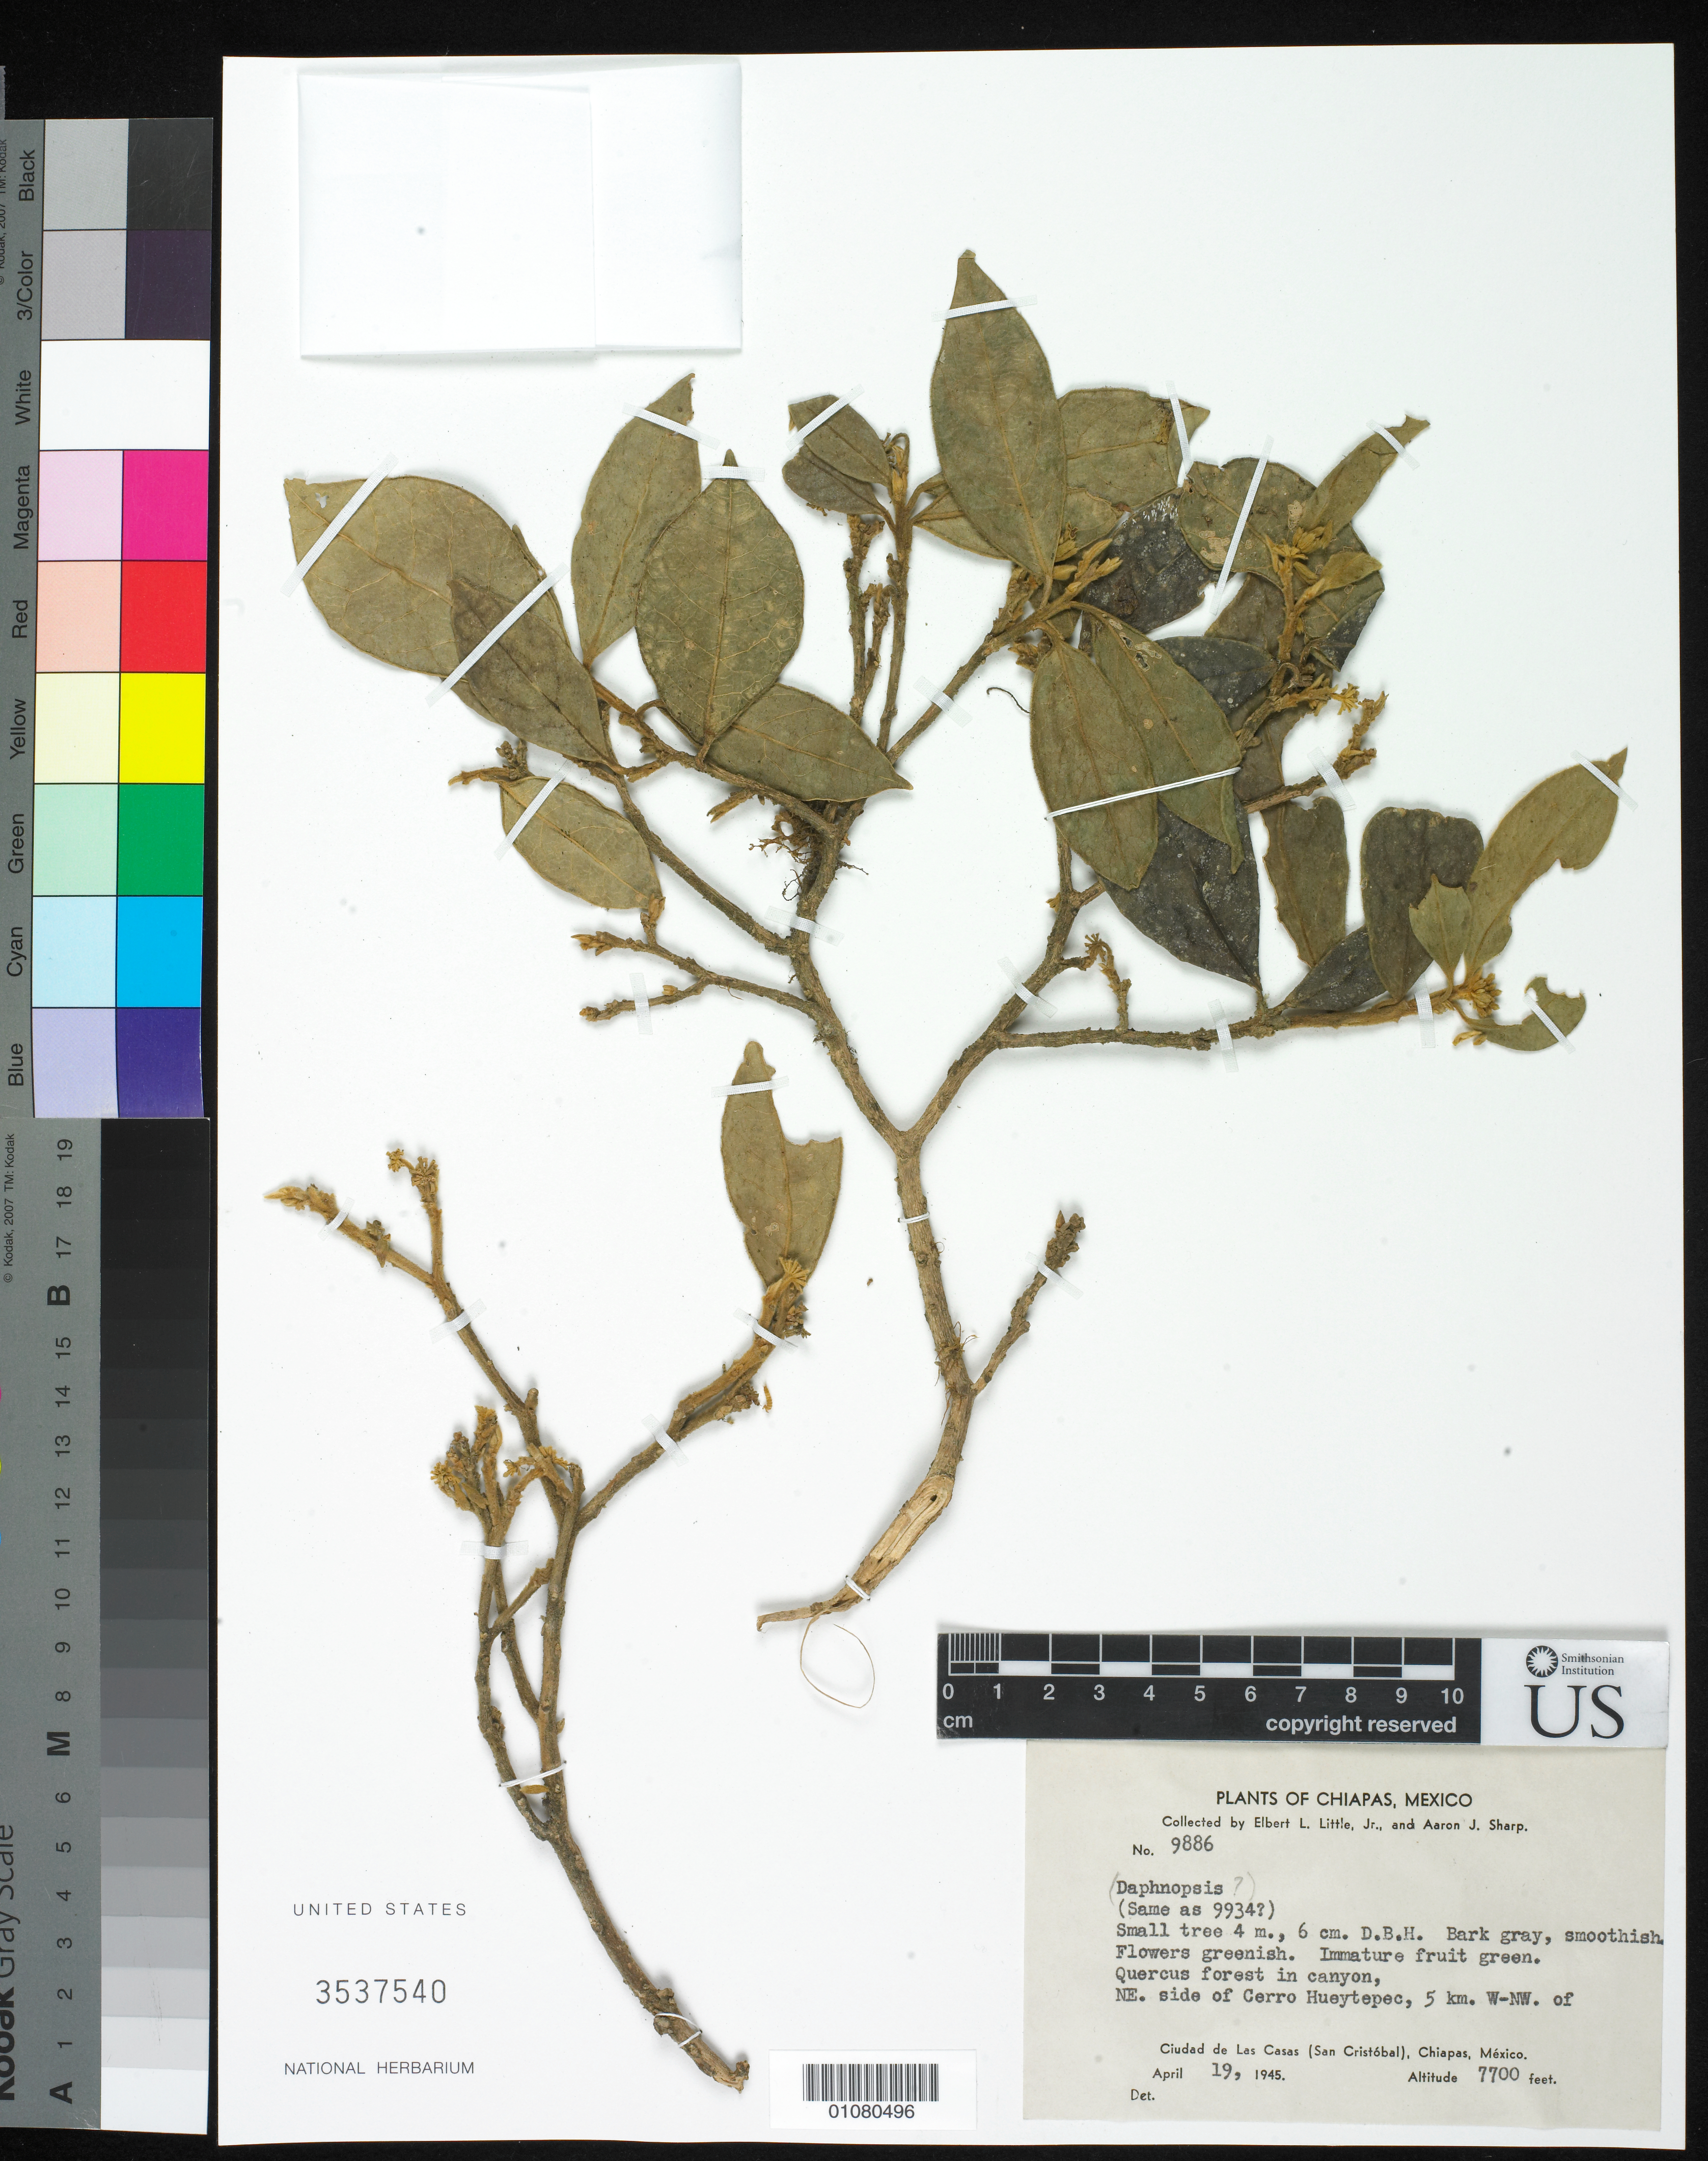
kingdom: Plantae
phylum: Tracheophyta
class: Magnoliopsida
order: Malvales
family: Thymelaeaceae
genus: Daphnopsis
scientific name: Daphnopsis malacophylla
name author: Standl. & Steyerm.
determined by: Rogers, Z. S.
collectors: E. L. Little & A. J. Sharp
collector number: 9886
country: Mexico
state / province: Chiapas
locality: NE side of Cerro Hueytepec, WNW of Ciudad de Las Casas. San Cristobal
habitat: Quercus forest in canyon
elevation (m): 2347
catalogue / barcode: US 3537540